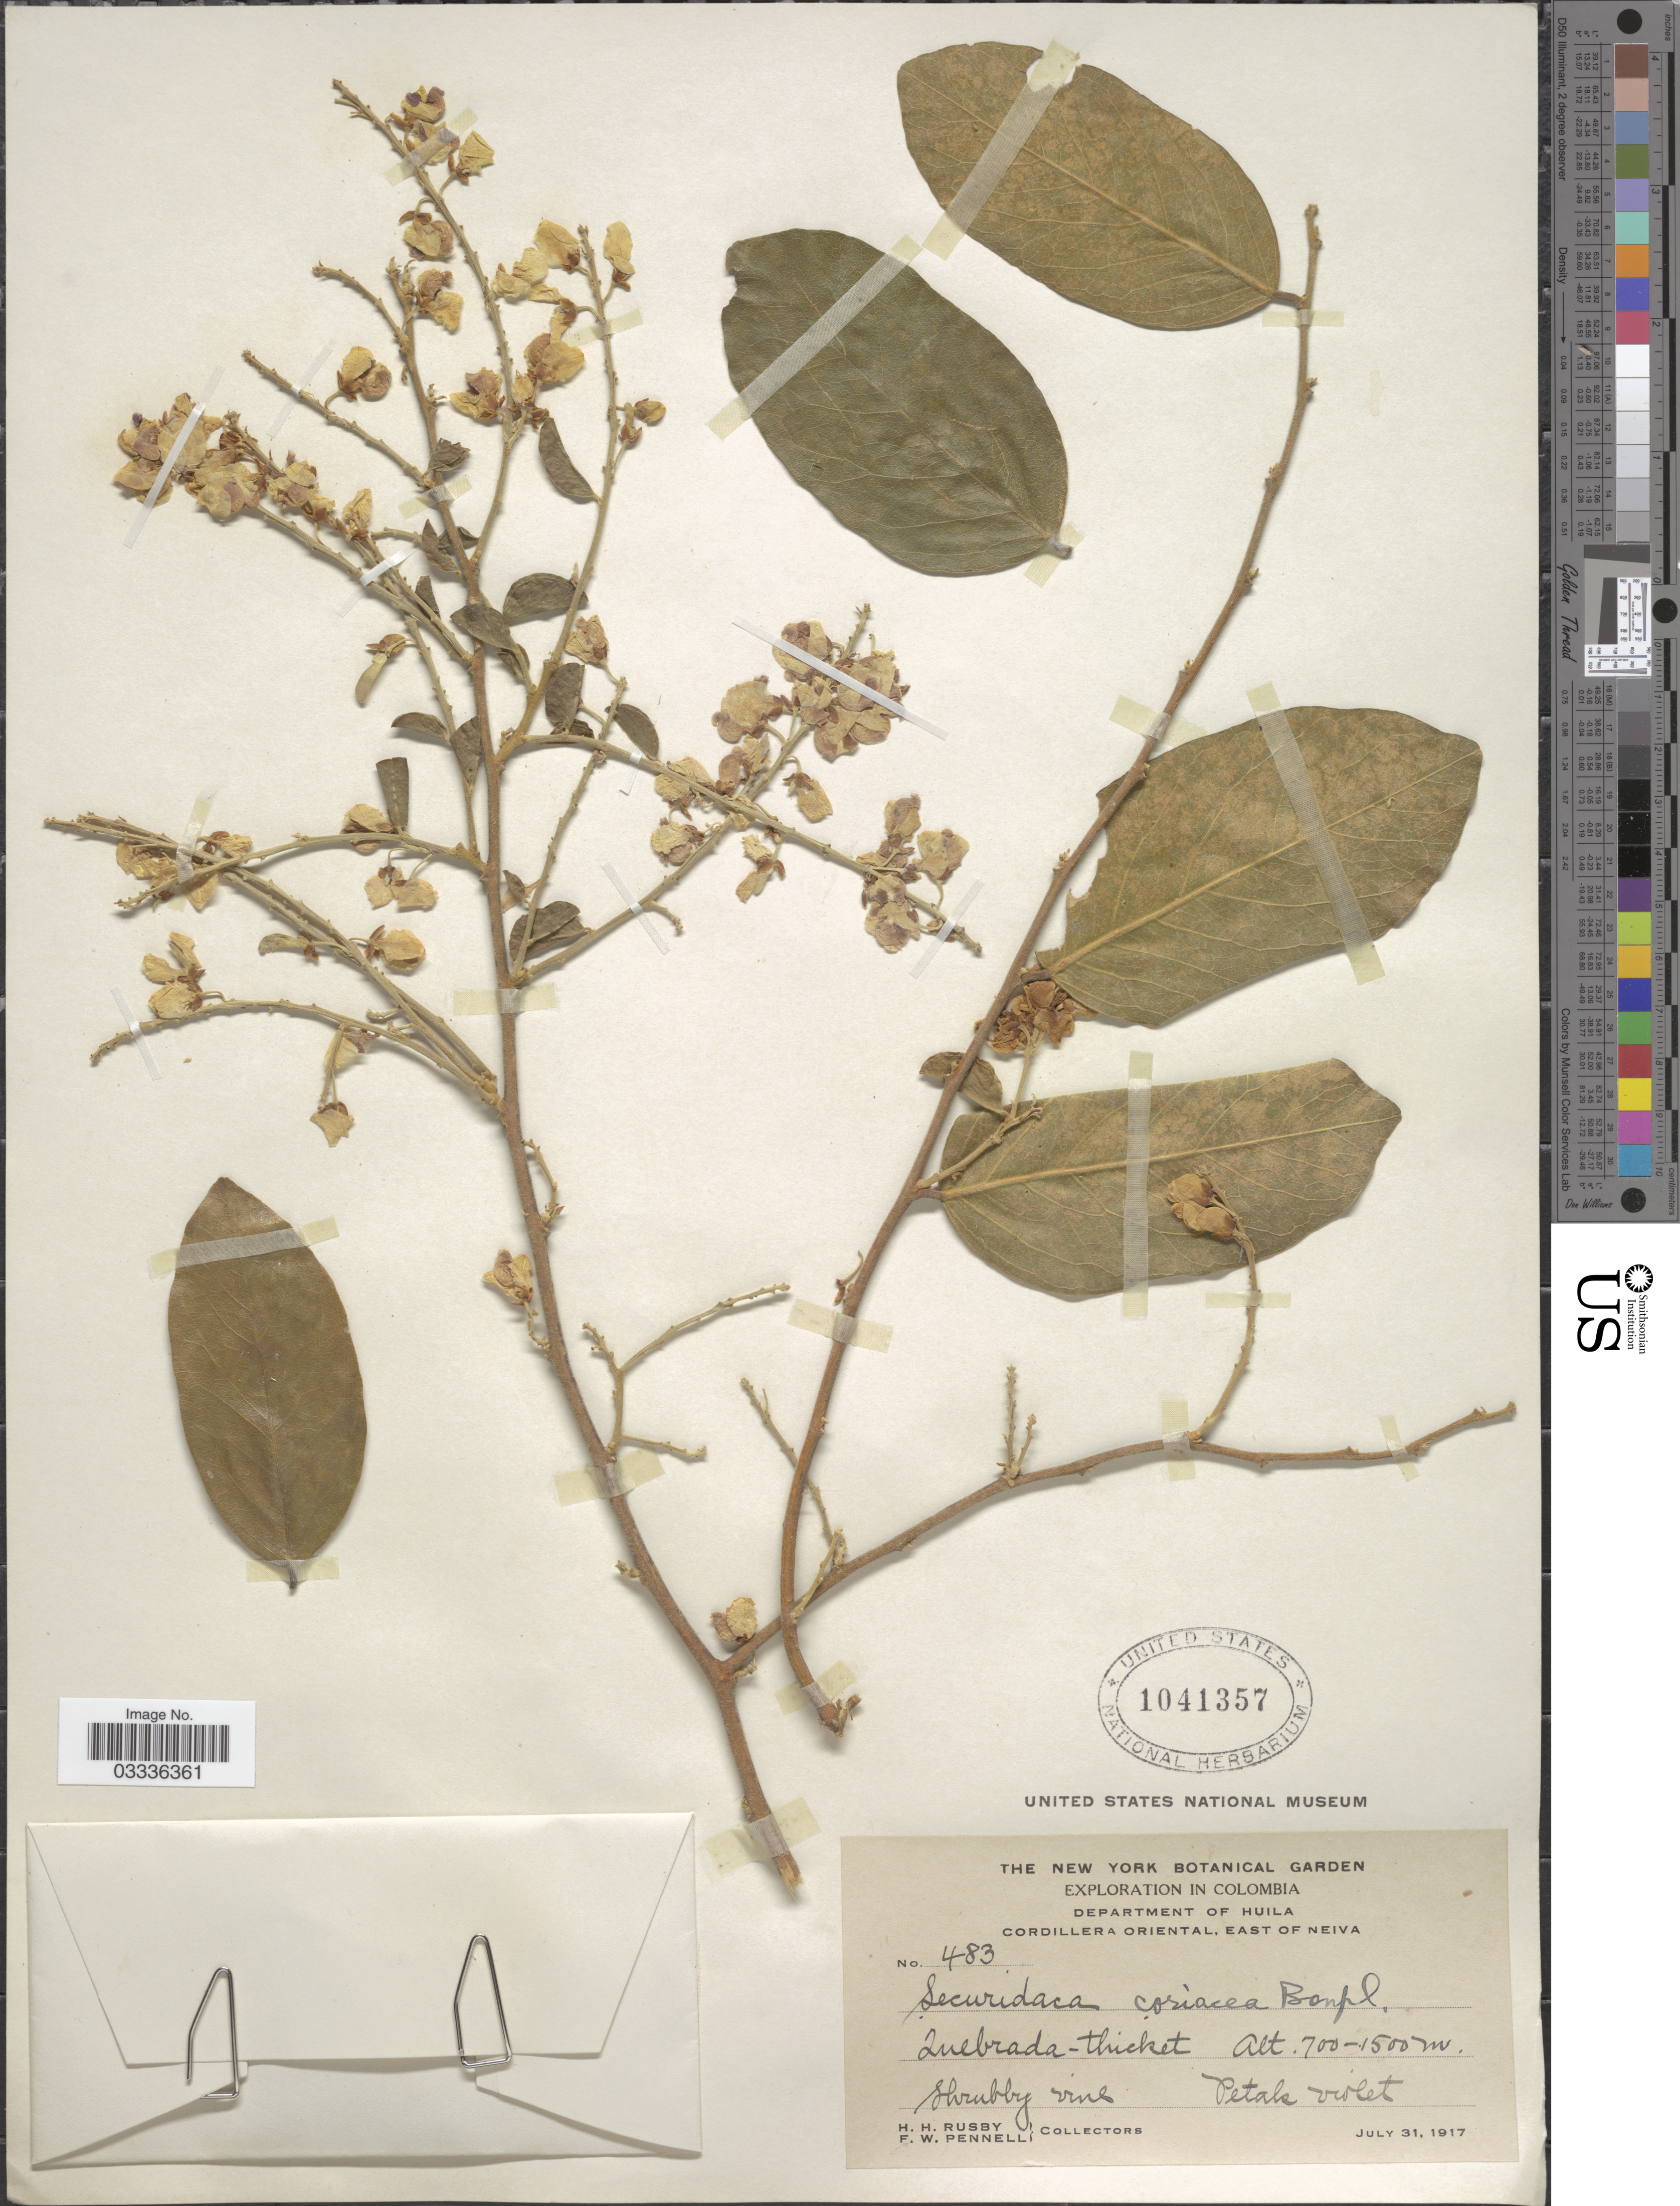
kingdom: Plantae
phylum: Tracheophyta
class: Magnoliopsida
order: Fabales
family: Polygalaceae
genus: Securidaca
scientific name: Securidaca coriacea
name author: Bonpl. ex Steud.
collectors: H. H. Rusby & F. W. Pennell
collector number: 483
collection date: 1917-07-31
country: Colombia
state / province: Huila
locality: Department of Huila. Cordillera Oriental, east of Neiva. Quebrada-thicket.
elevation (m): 700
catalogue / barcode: US 1041357